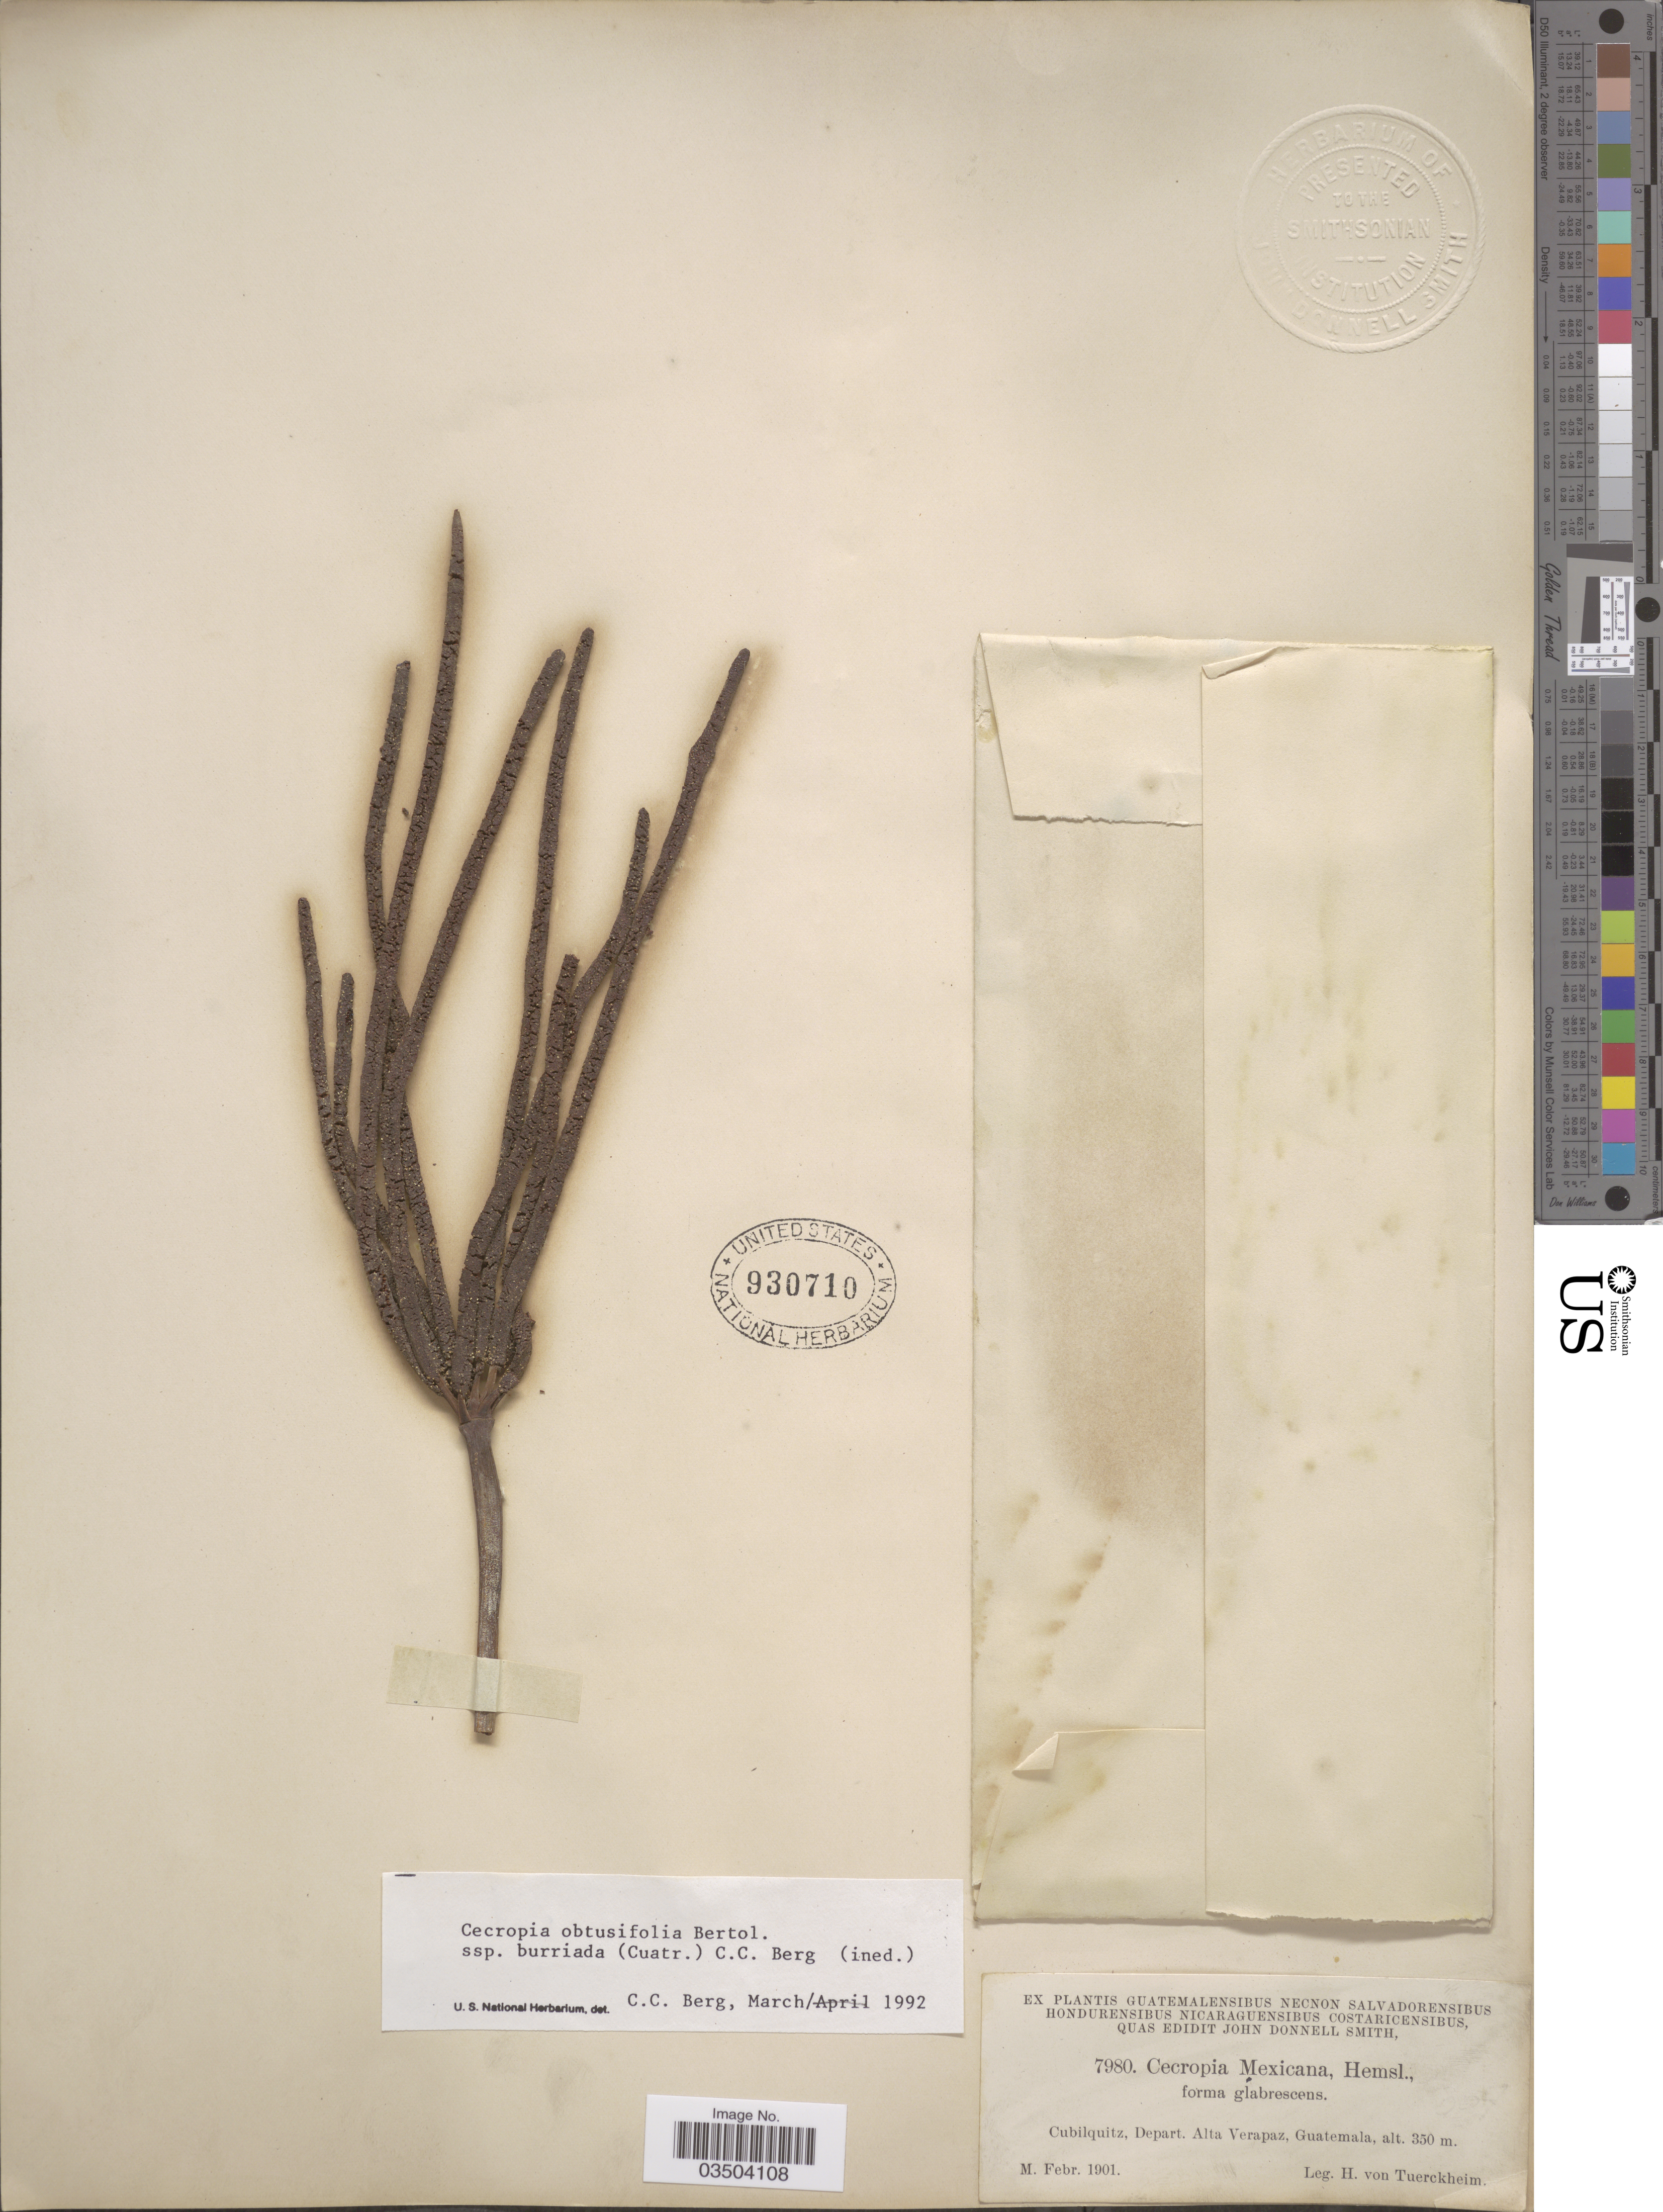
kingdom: Plantae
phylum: Tracheophyta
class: Magnoliopsida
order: Rosales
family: Urticaceae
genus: Cecropia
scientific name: Cecropia obtusifolia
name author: Bertol.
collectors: H. von Türckheim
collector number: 7980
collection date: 1901-02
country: Guatemala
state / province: Alta Verapaz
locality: Cubilquitz, Depart. Alta Verapaz.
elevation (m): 350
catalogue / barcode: US 930710